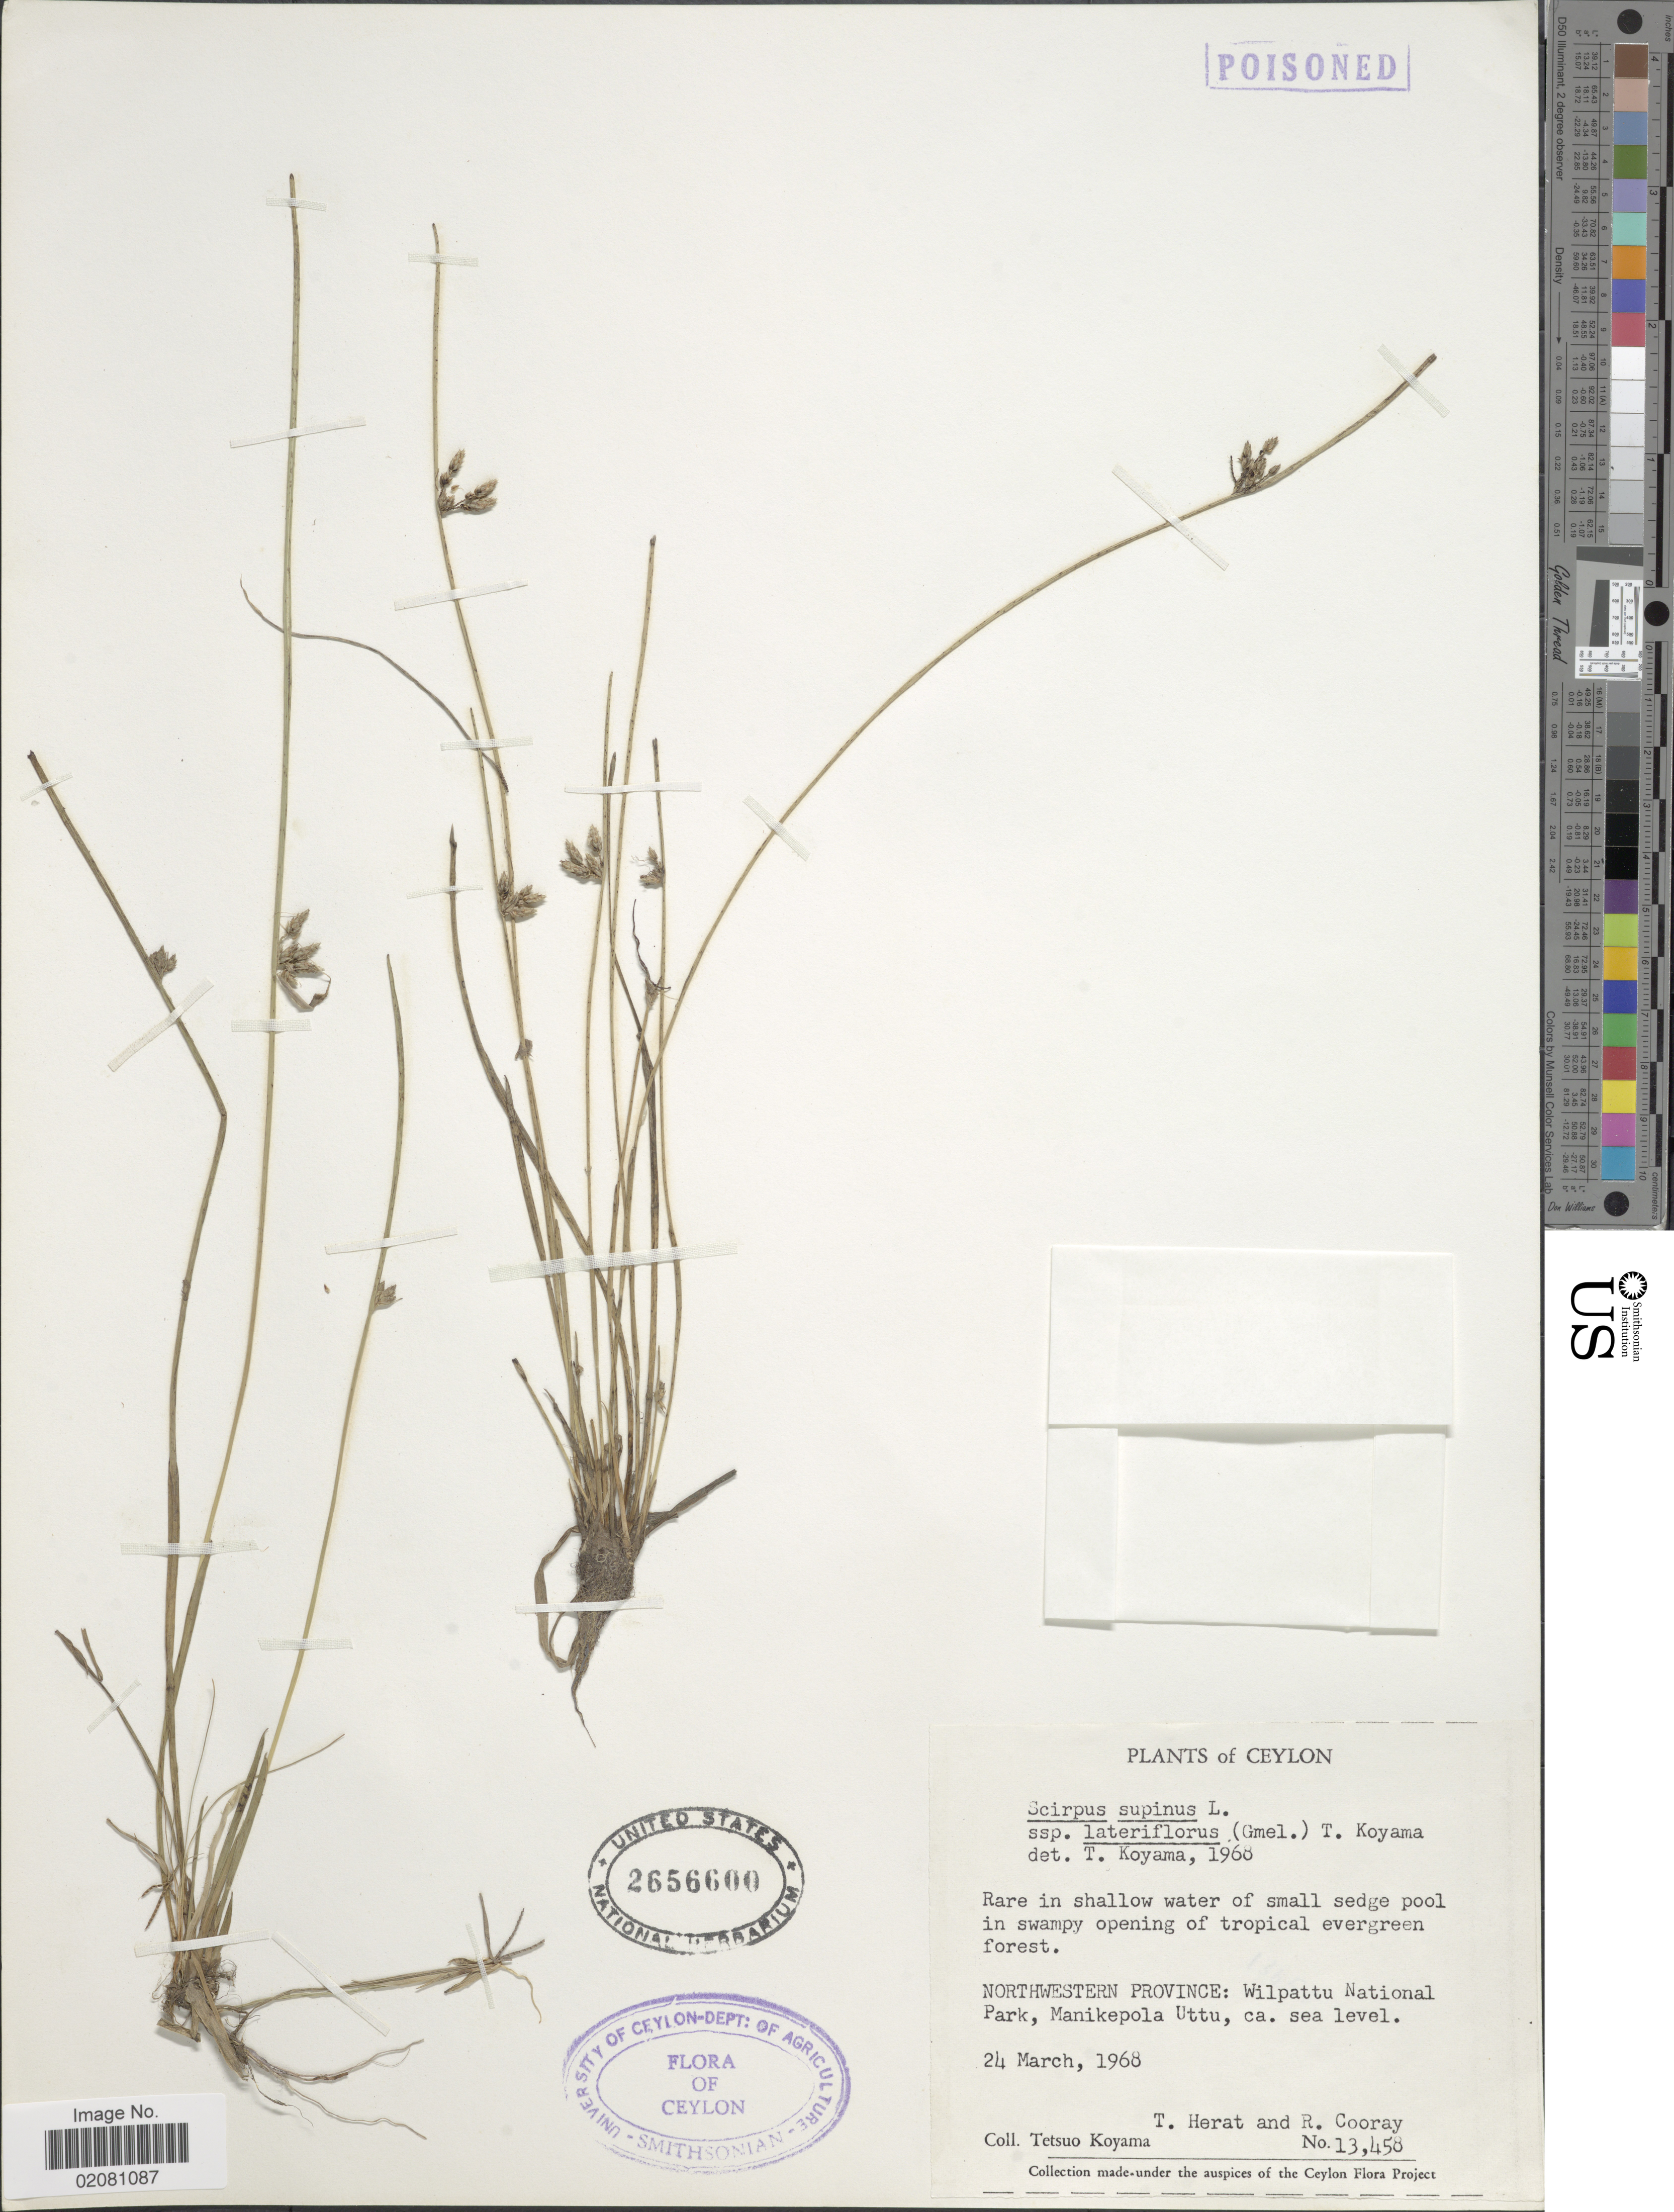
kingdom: Plantae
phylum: Tracheophyta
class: Liliopsida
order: Poales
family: Cyperaceae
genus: Schoenoplectus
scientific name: Schoenoplectus supinus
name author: (L.) Palla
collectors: T. Koyama, T. Herat & R. Cooray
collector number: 13458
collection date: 1968-03-24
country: Sri Lanka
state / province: North Western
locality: Ceylon, Northwestern Province: Wilpattu National Park, Manikepola Uttu.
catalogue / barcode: US 2656600